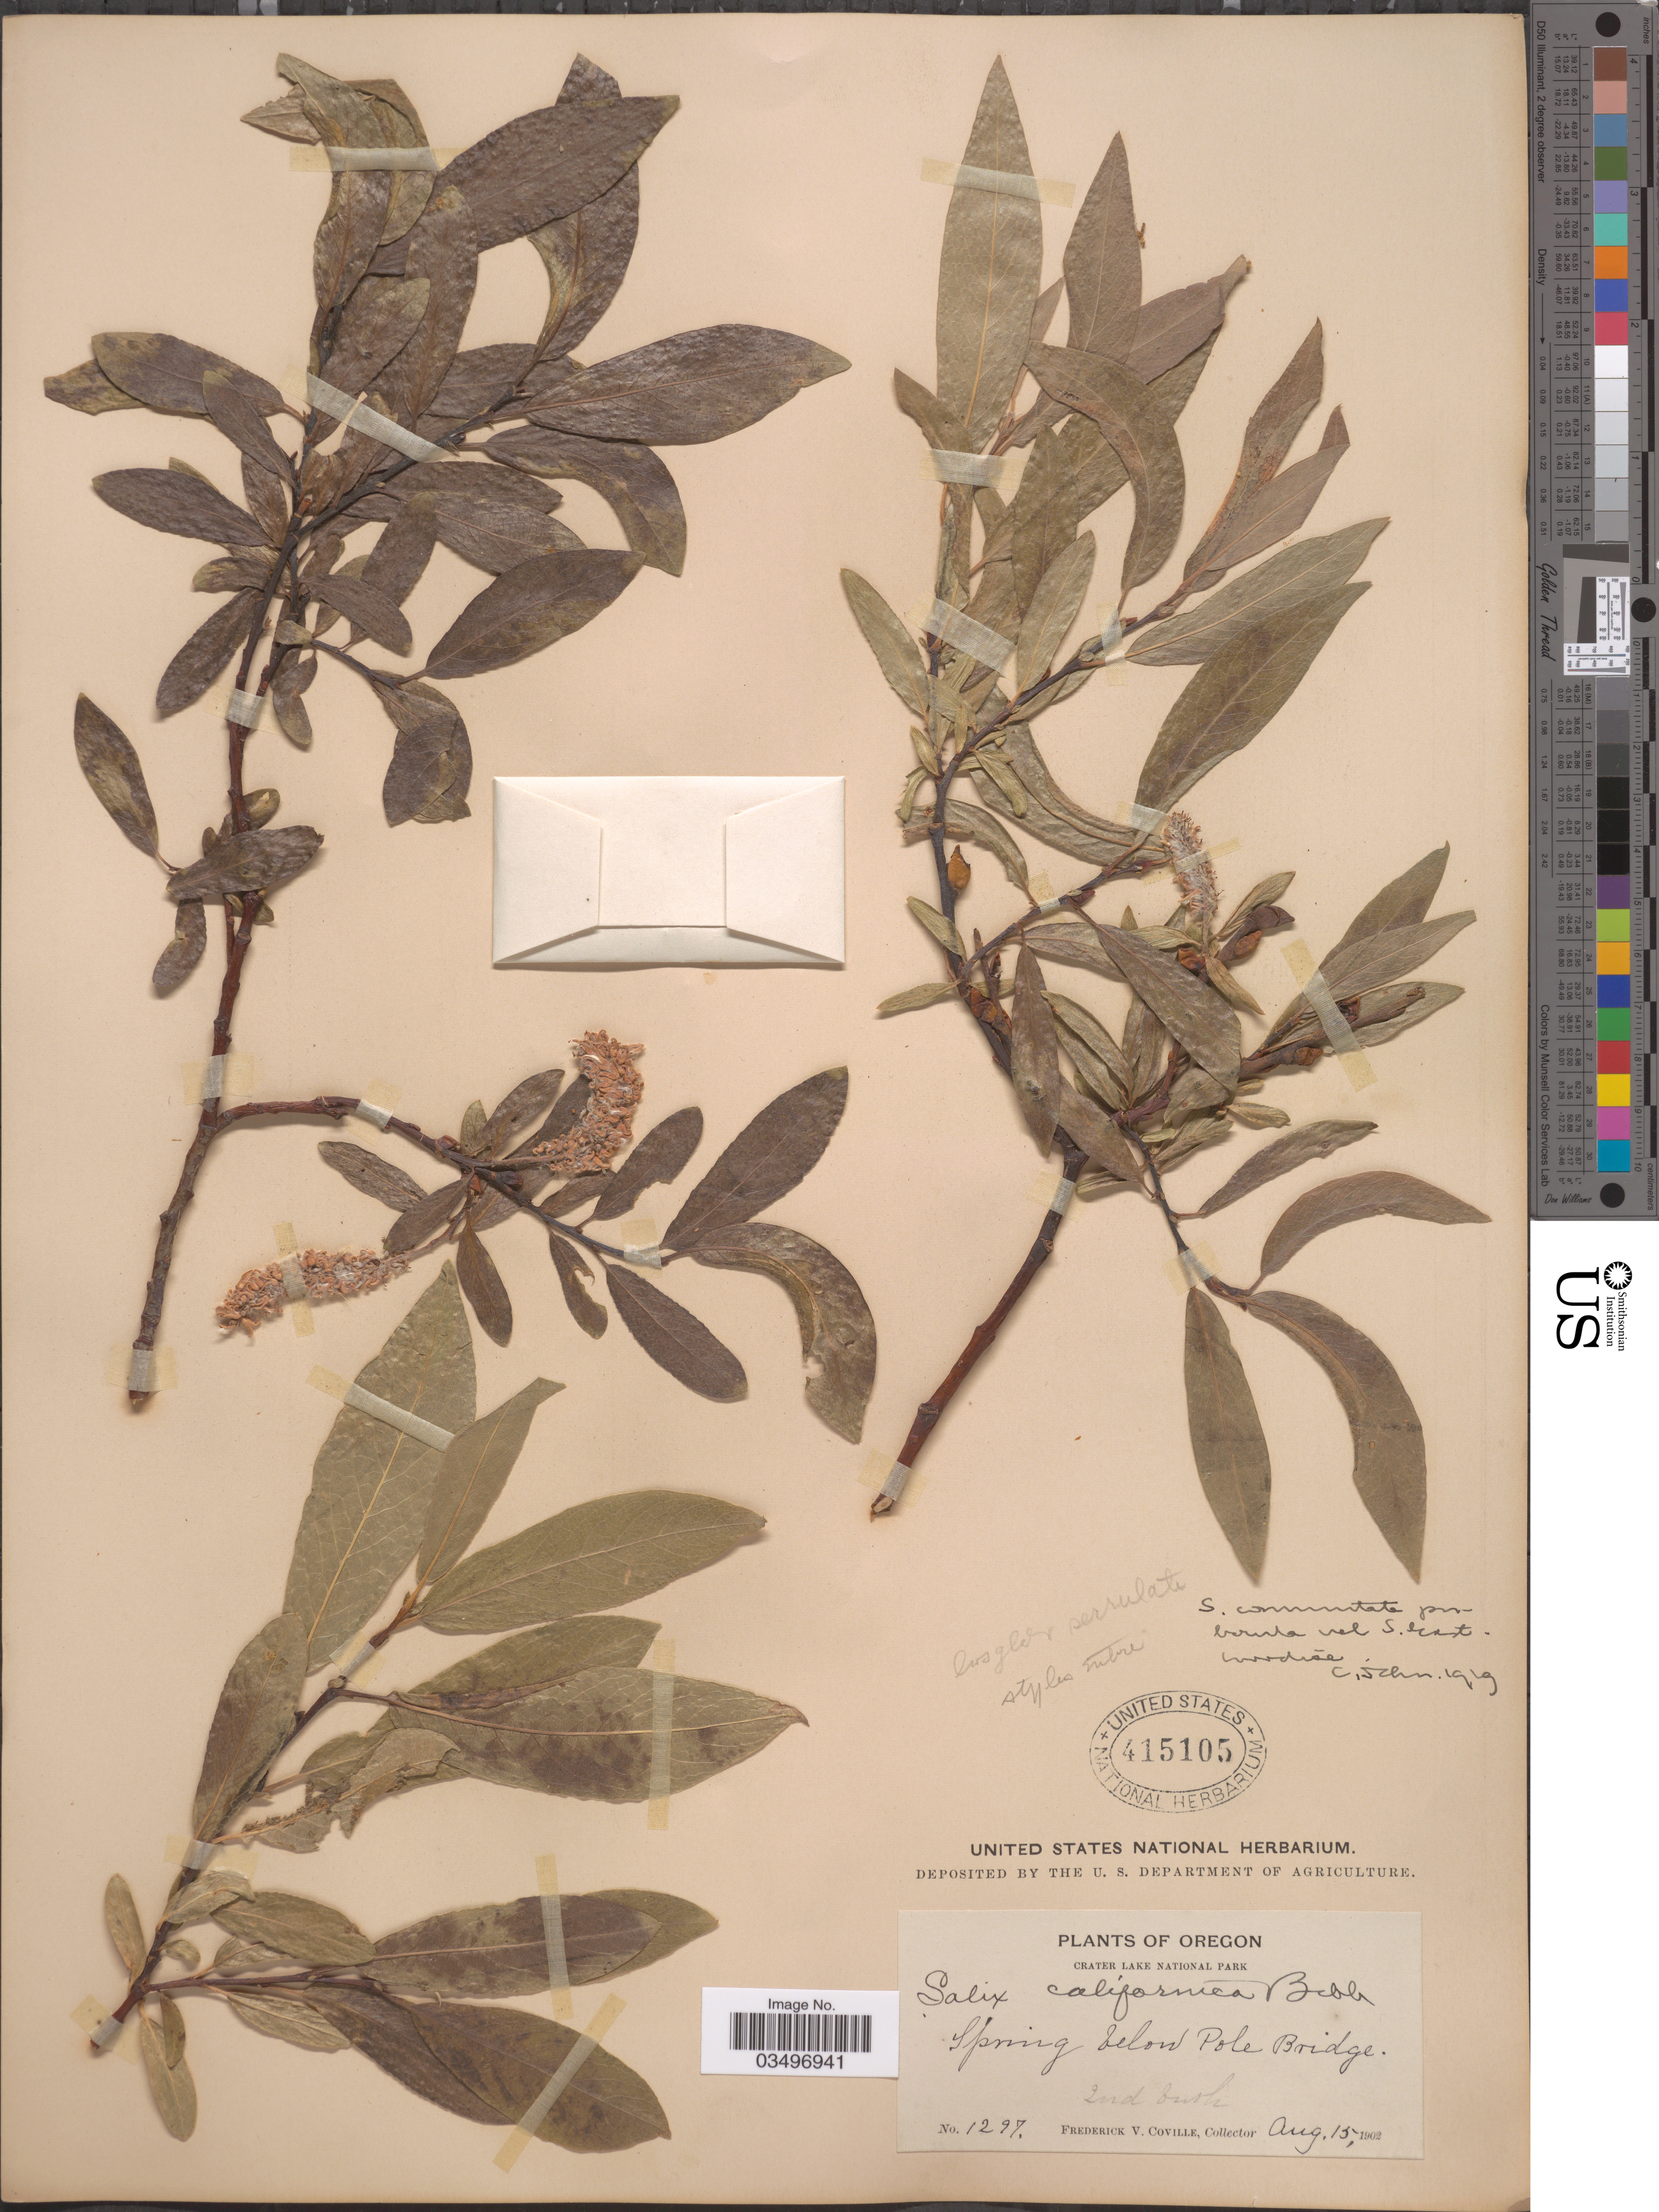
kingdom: Plantae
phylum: Tracheophyta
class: Magnoliopsida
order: Malpighiales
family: Salicaceae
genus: Salix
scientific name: Salix eastwoodiae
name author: Cockerell ex A. Heller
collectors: F. V. Coville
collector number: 1297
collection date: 1902-08-15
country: United States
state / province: Oregon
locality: Crater Lake National Park. Spring below Pole Bridge.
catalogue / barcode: US 415105